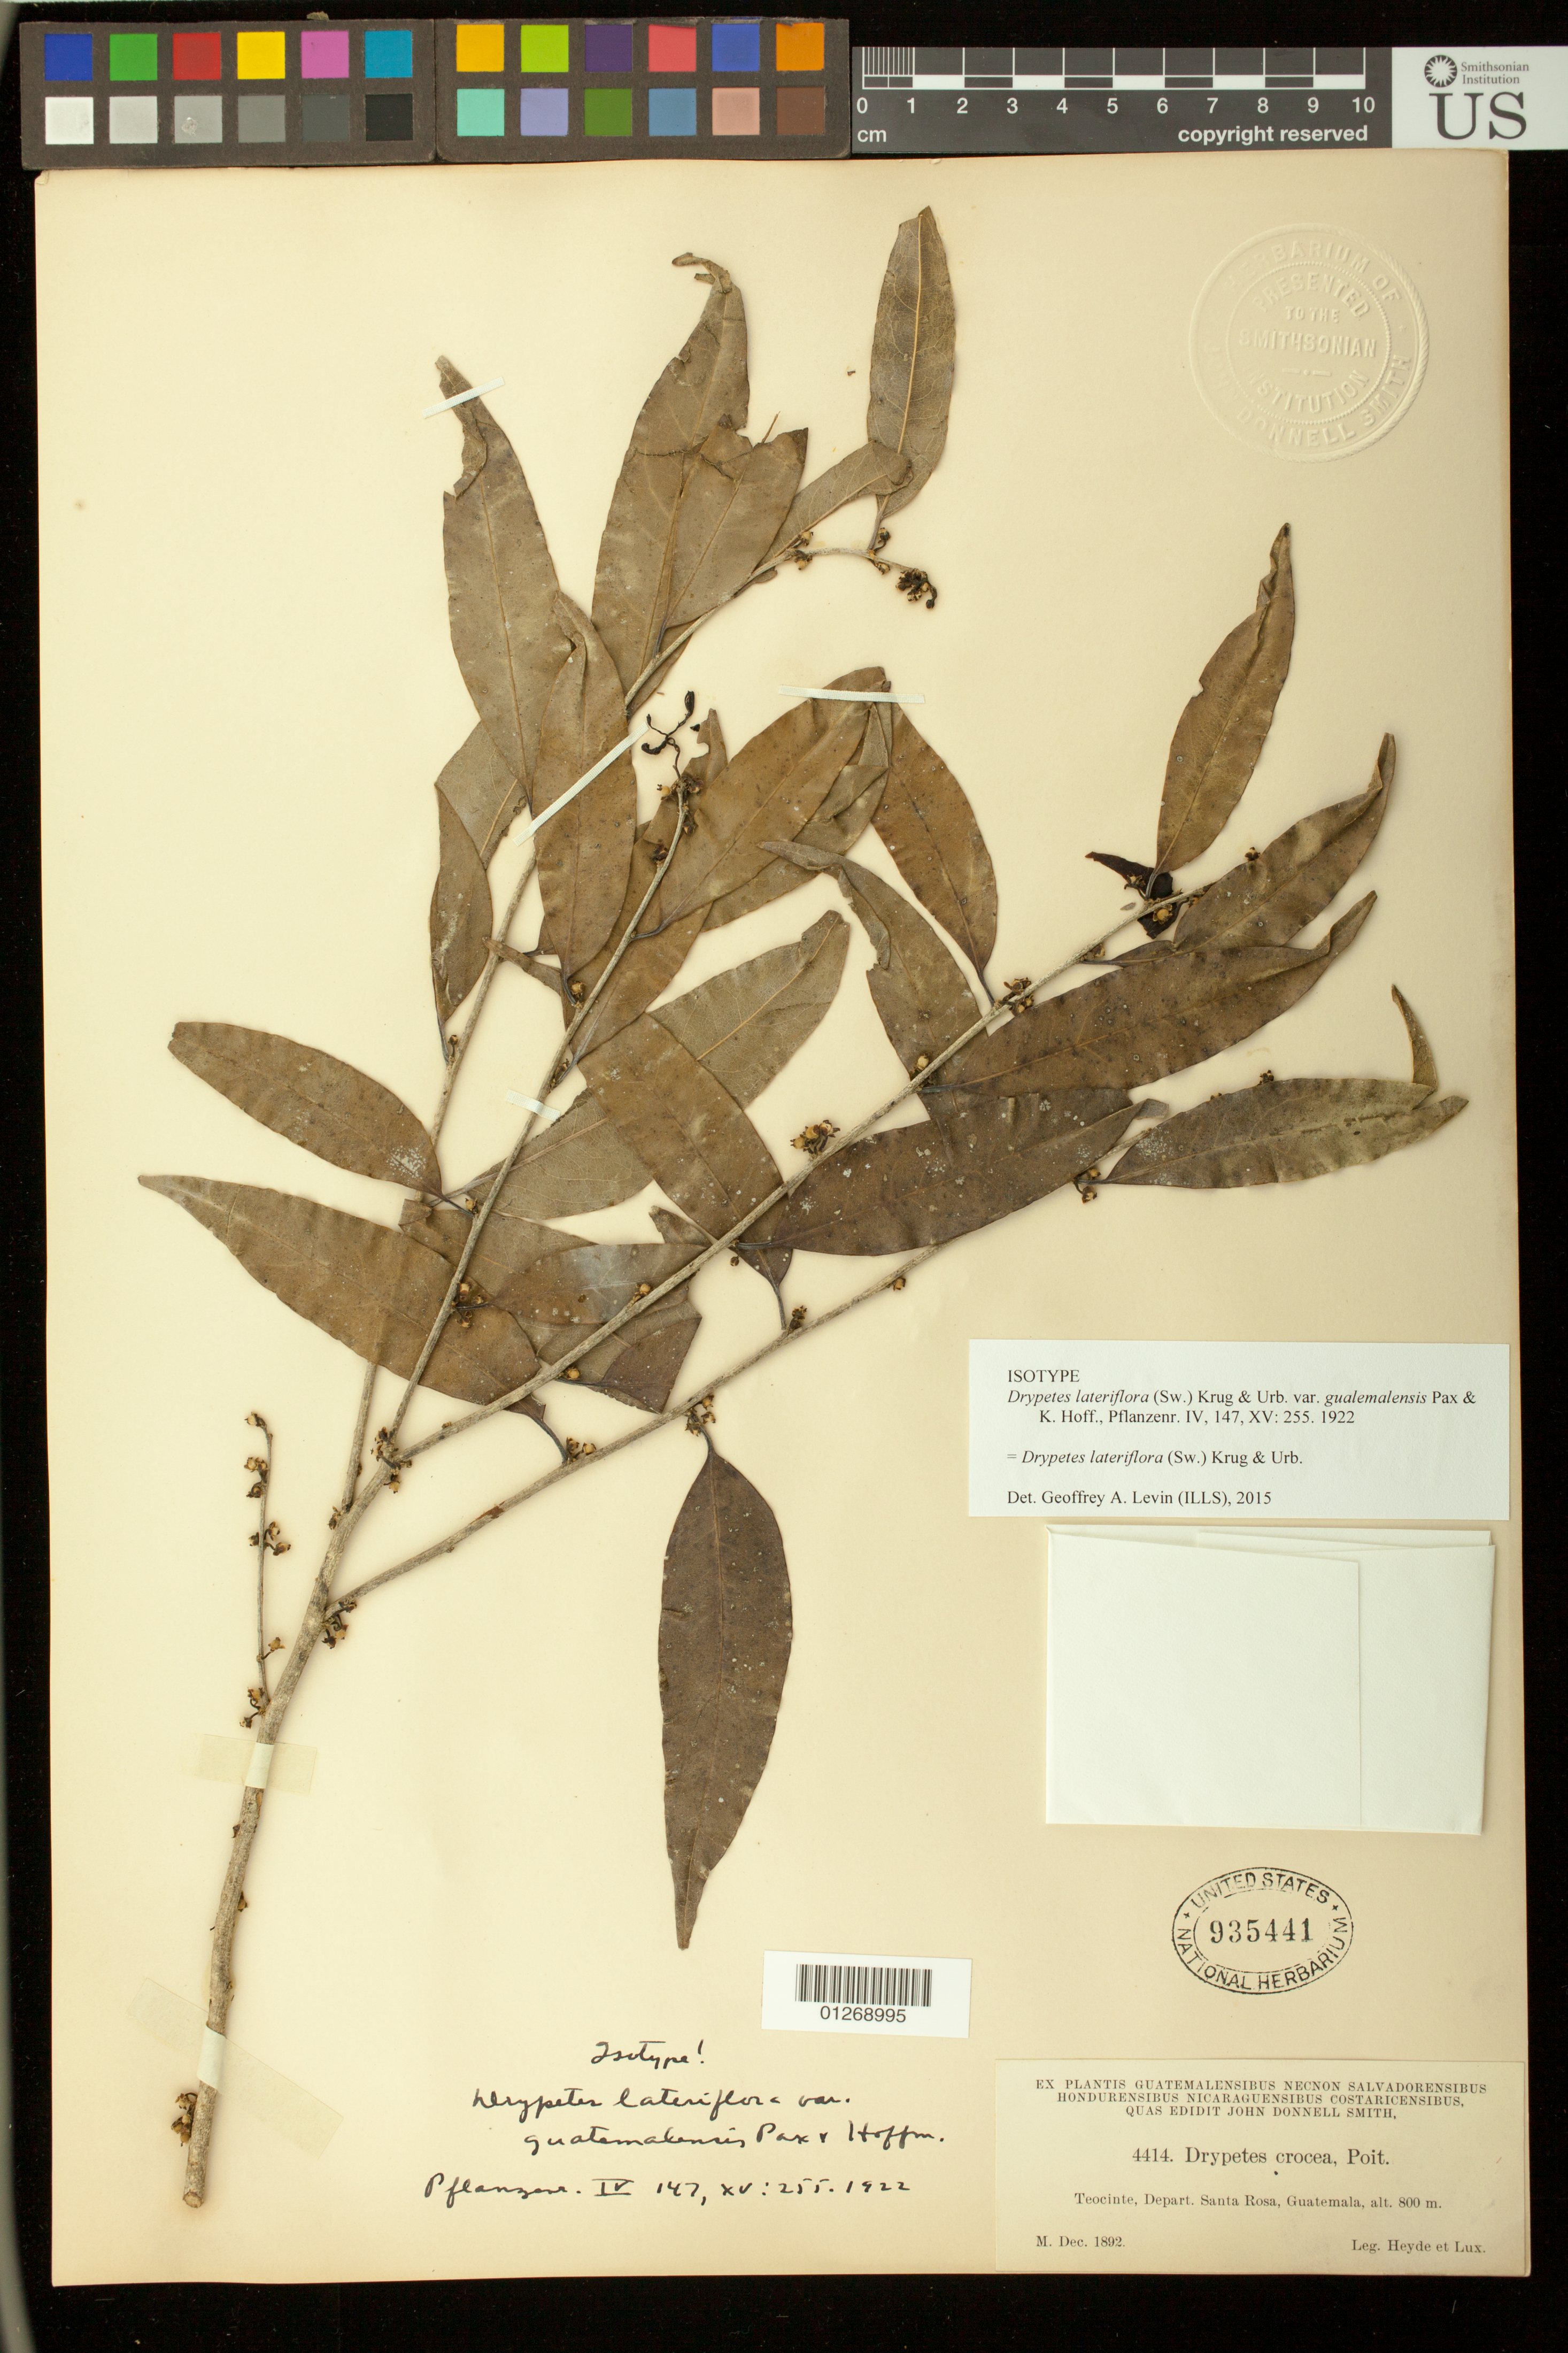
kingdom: Plantae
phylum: Tracheophyta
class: Magnoliopsida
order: Malpighiales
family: Putranjivaceae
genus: Drypetes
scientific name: Drypetes lateriflora var. guatemalensis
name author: Pax & K. Hoffm. in Engl.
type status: Isotype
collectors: E. T. Heyde & E. Lux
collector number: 4414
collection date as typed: Dec 1892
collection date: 1892-12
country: Guatemala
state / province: Santa Rosa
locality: Teocinte.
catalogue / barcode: US 935441